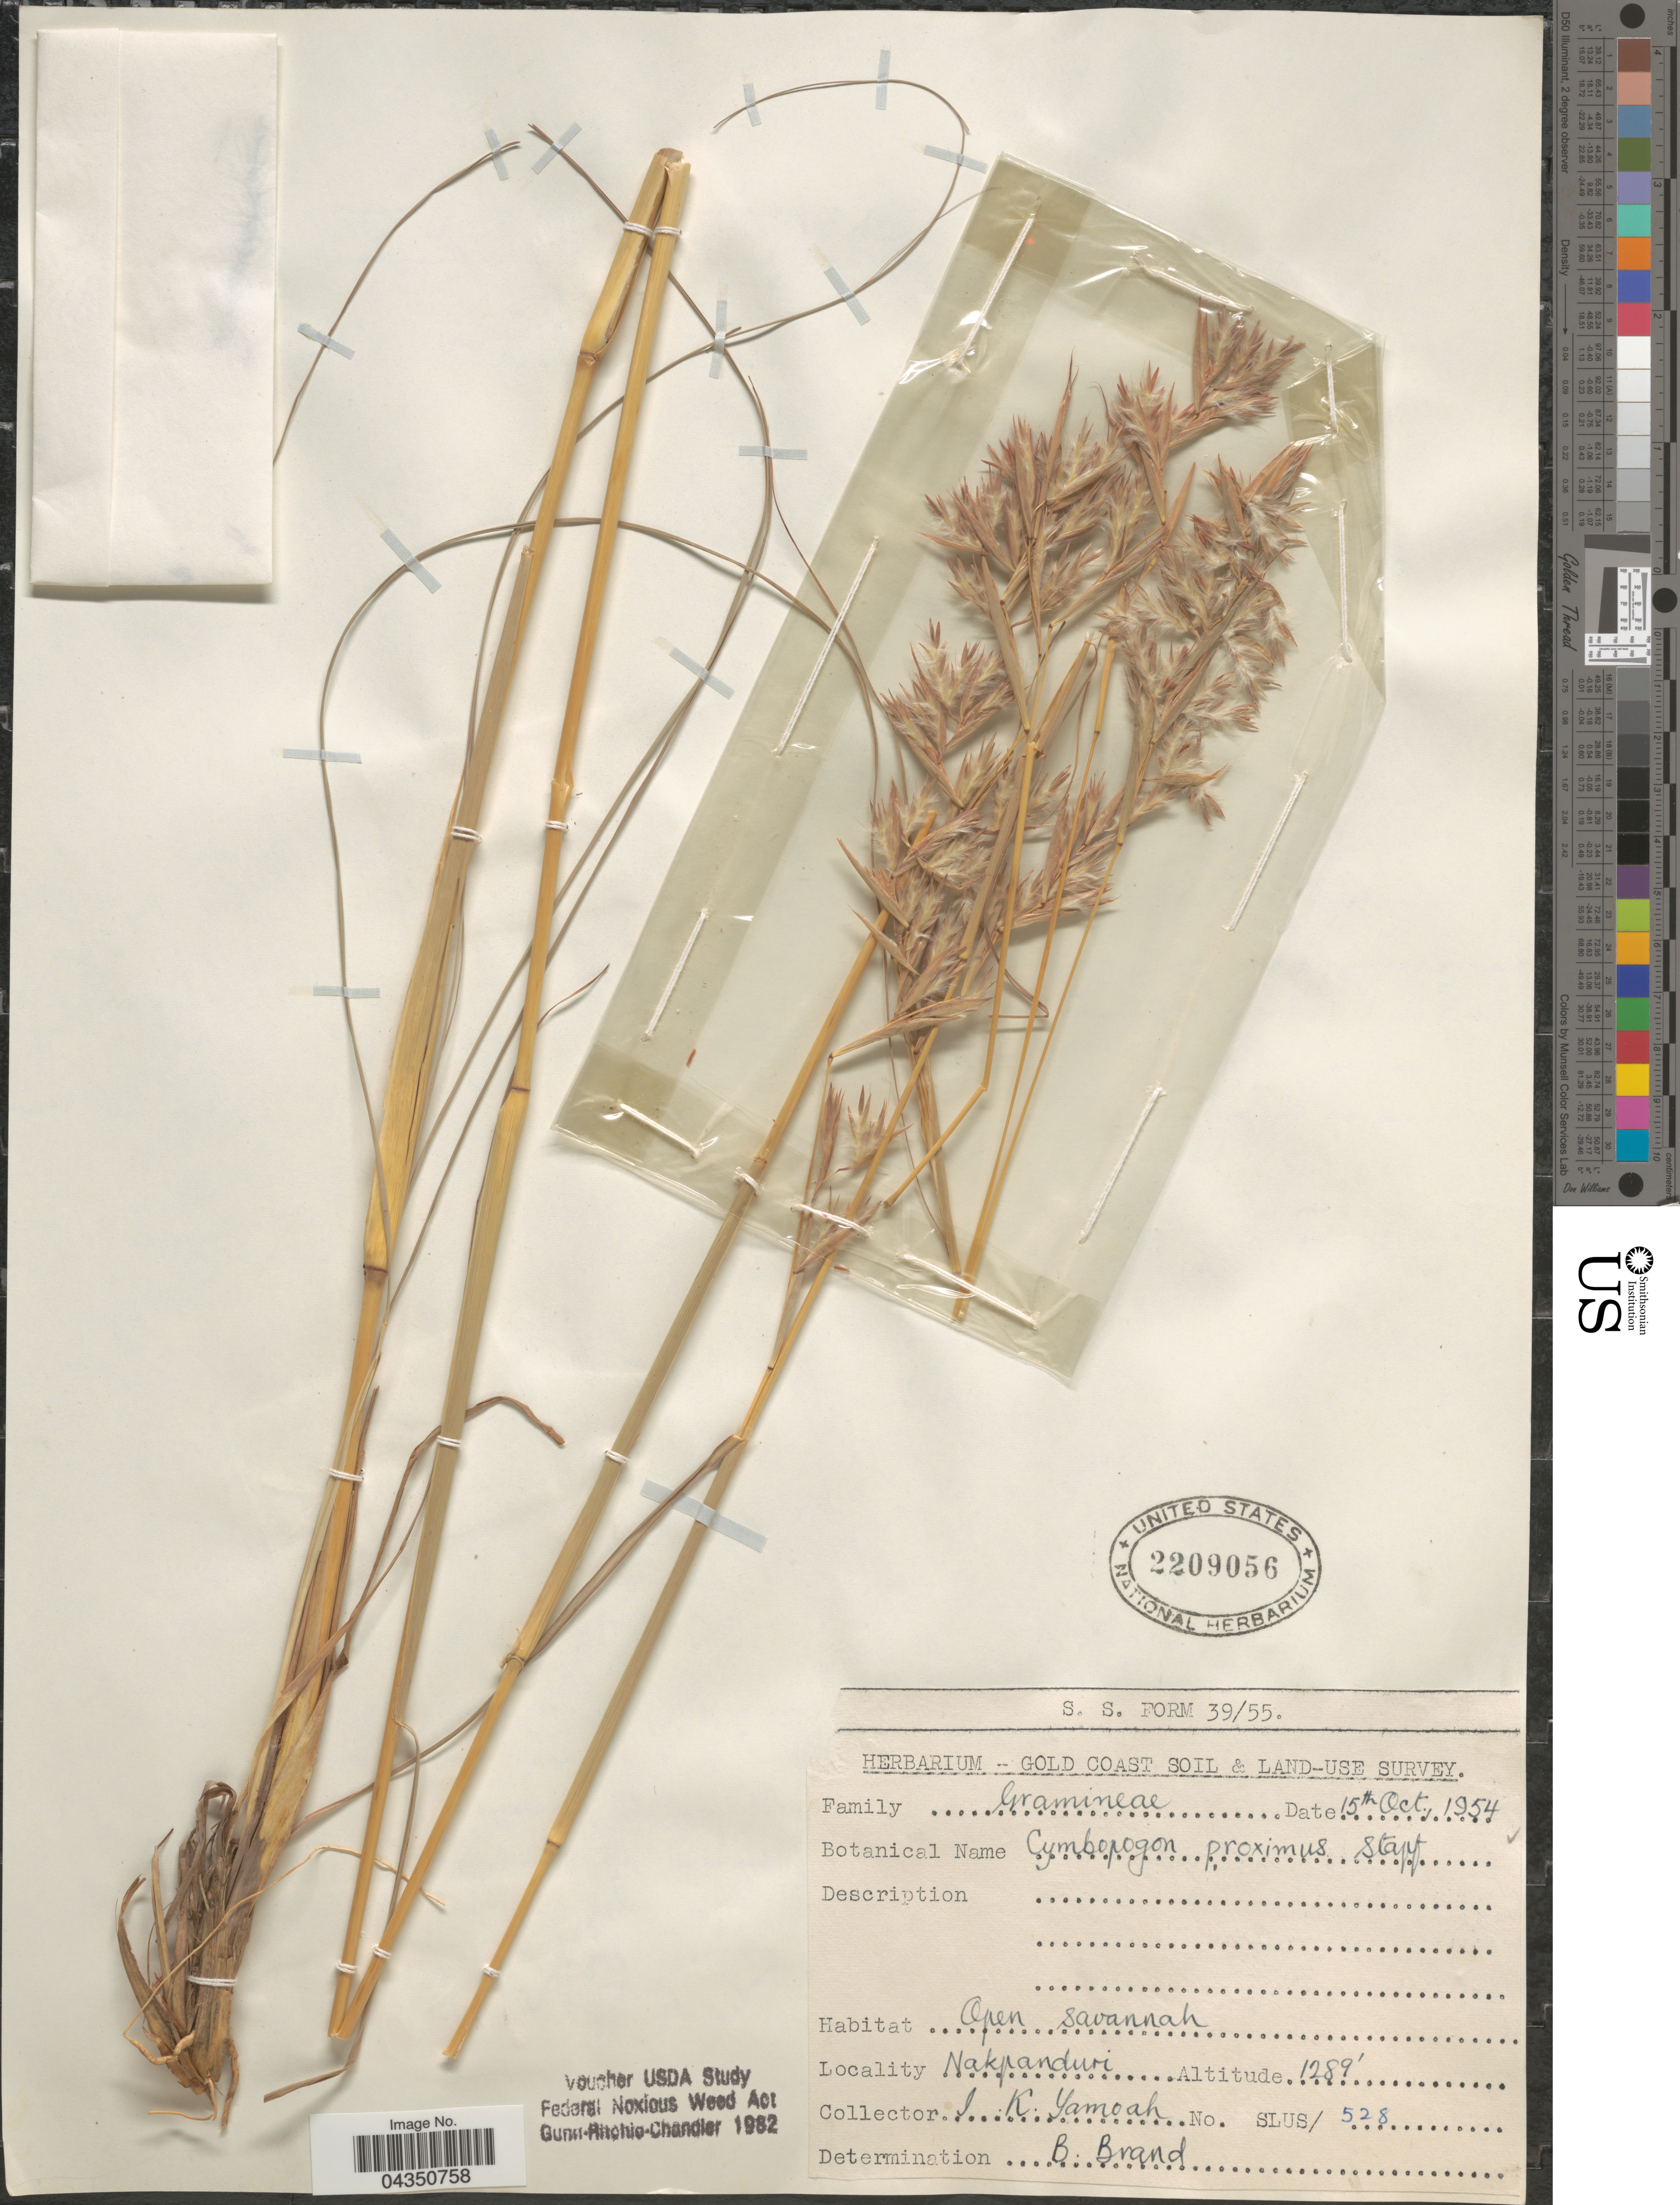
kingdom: Plantae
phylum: Tracheophyta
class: Liliopsida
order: Poales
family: Poaceae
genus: Cymbopogon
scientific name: Cymbopogon schoenanthus subsp. proximus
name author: (Hochst. ex A. Rich.) Maire & Weiller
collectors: I. Yamoah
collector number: Slus/528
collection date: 1954-10-15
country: Ghana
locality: Nakpanduri.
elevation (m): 393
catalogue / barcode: US 2209056